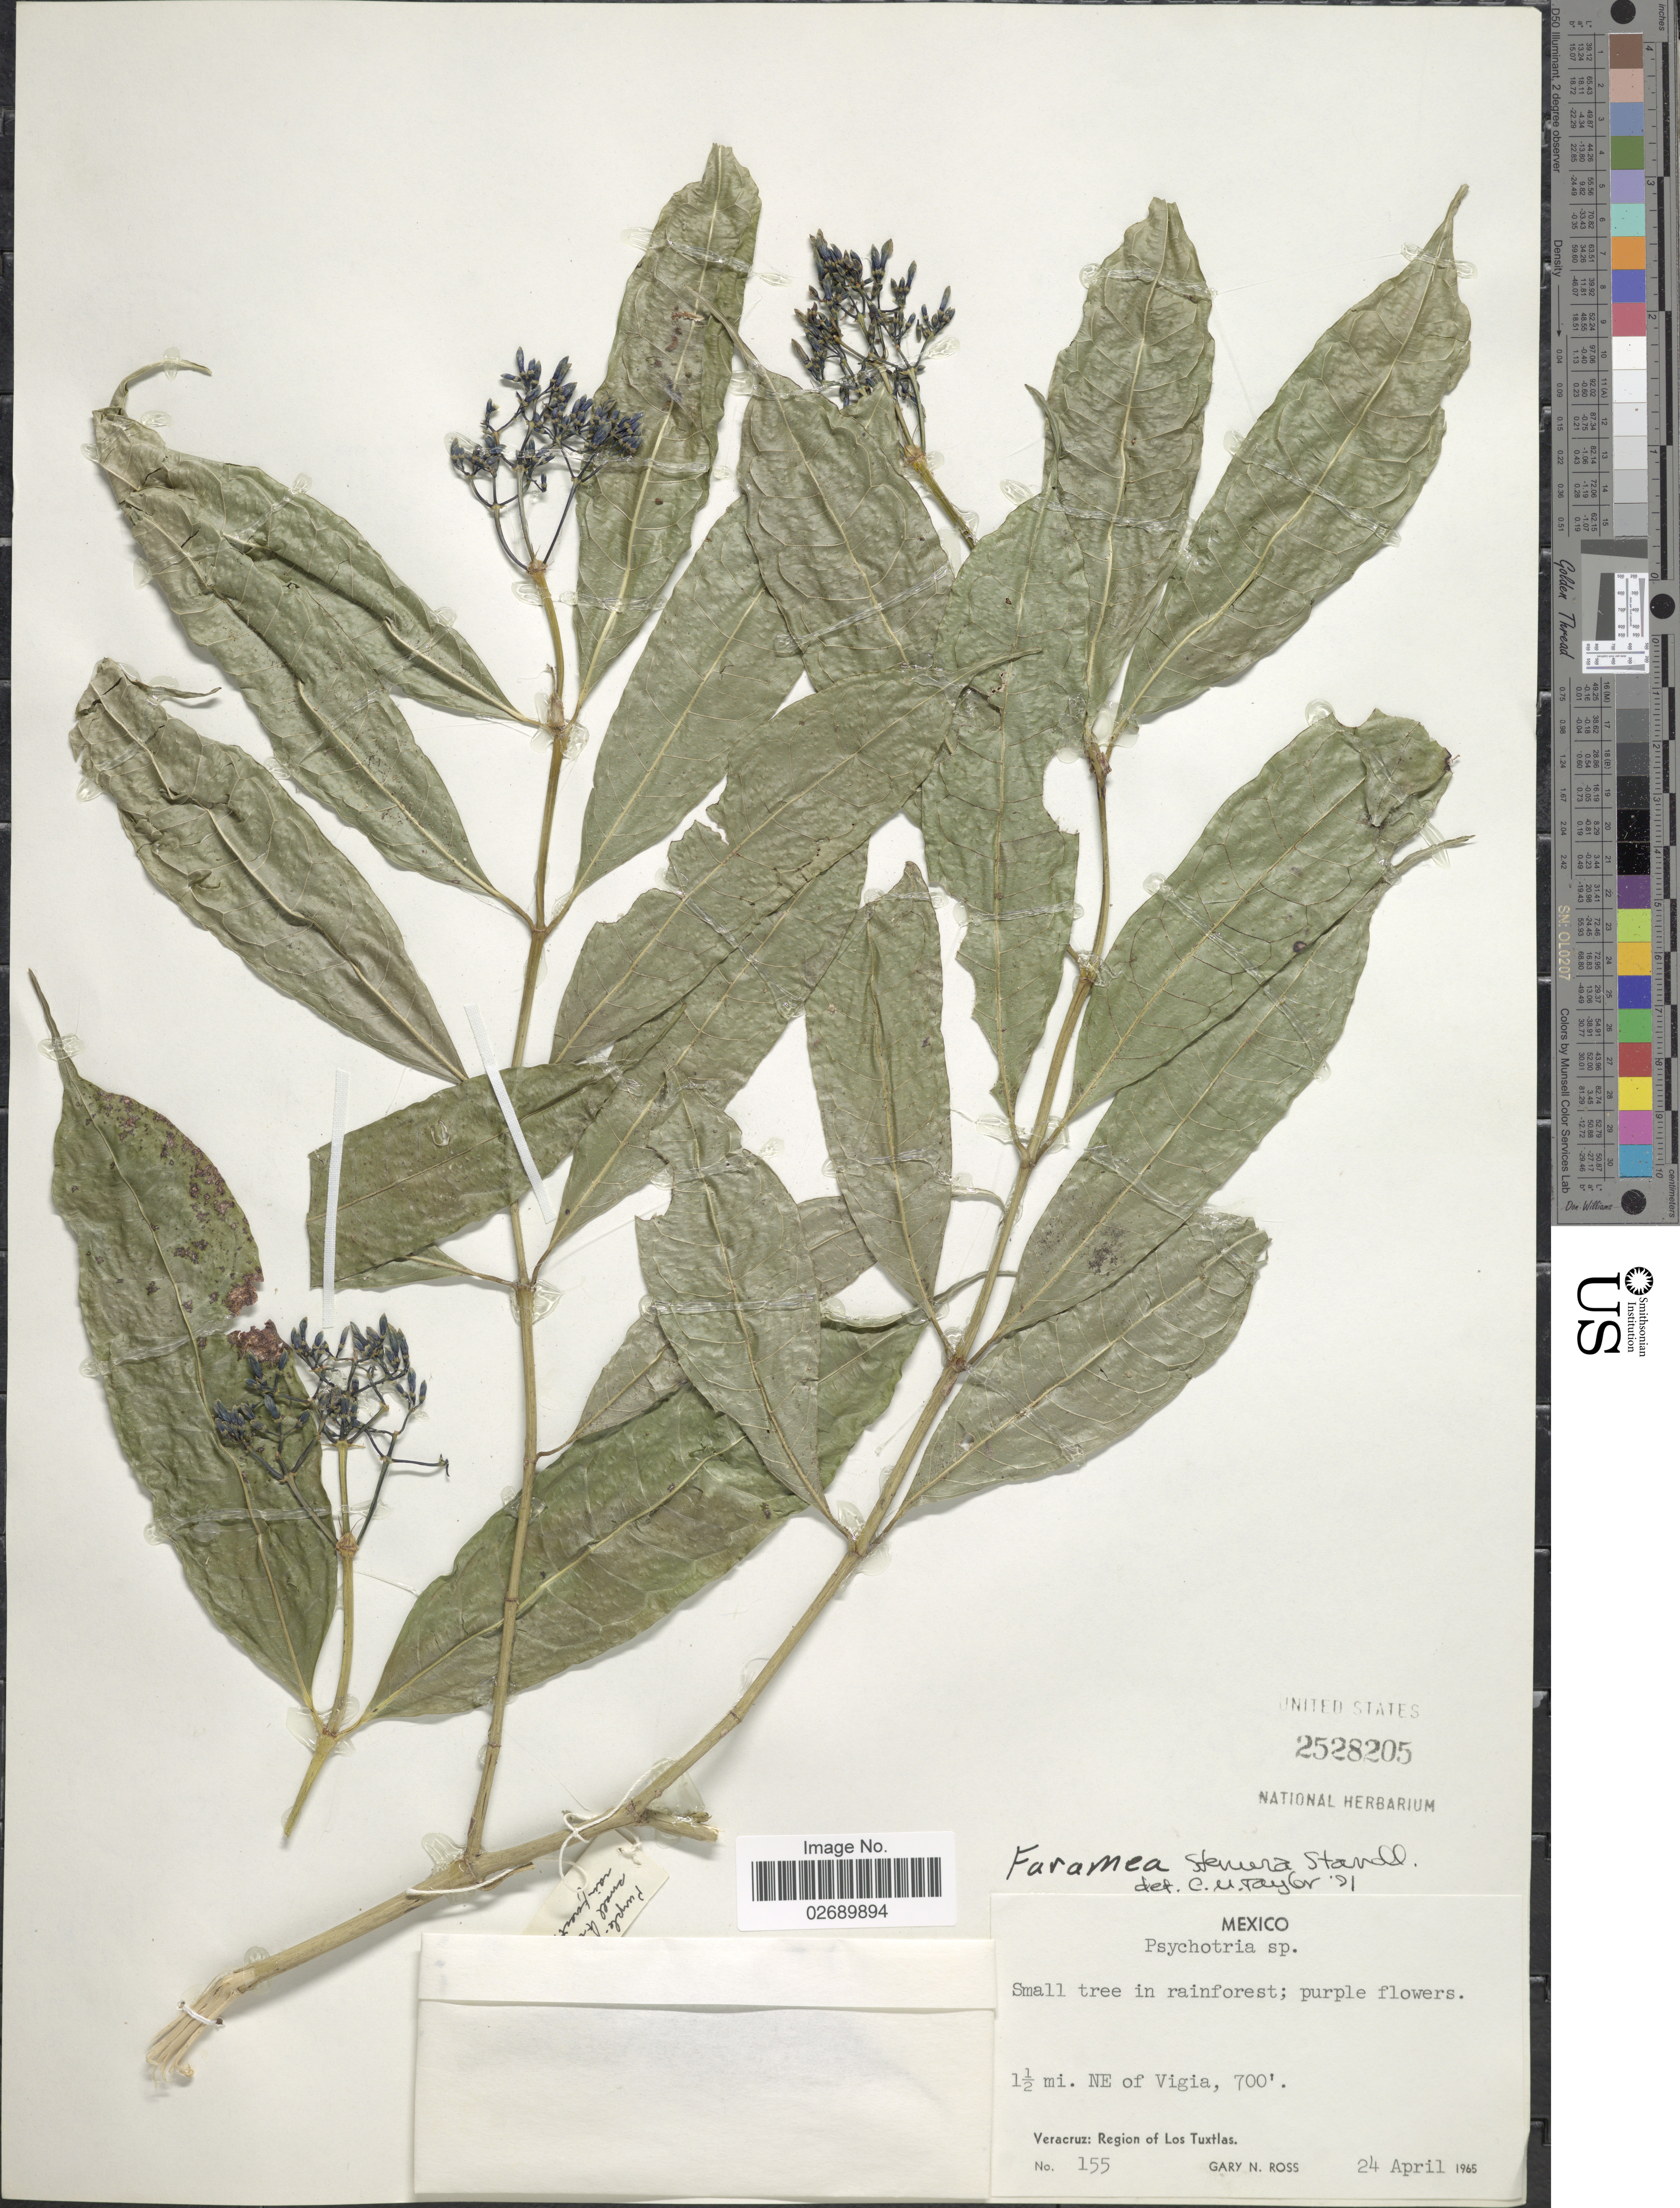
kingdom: Plantae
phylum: Tracheophyta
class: Magnoliopsida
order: Gentianales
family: Rubiaceae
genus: Faramea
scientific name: Faramea stenura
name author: Standl.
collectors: G. N. Ross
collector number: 155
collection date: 1965-04-24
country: Mexico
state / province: Veracruz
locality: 1½ mi. NE of Vigia. Region of los Tuxtlas.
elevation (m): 213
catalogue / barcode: US 252805